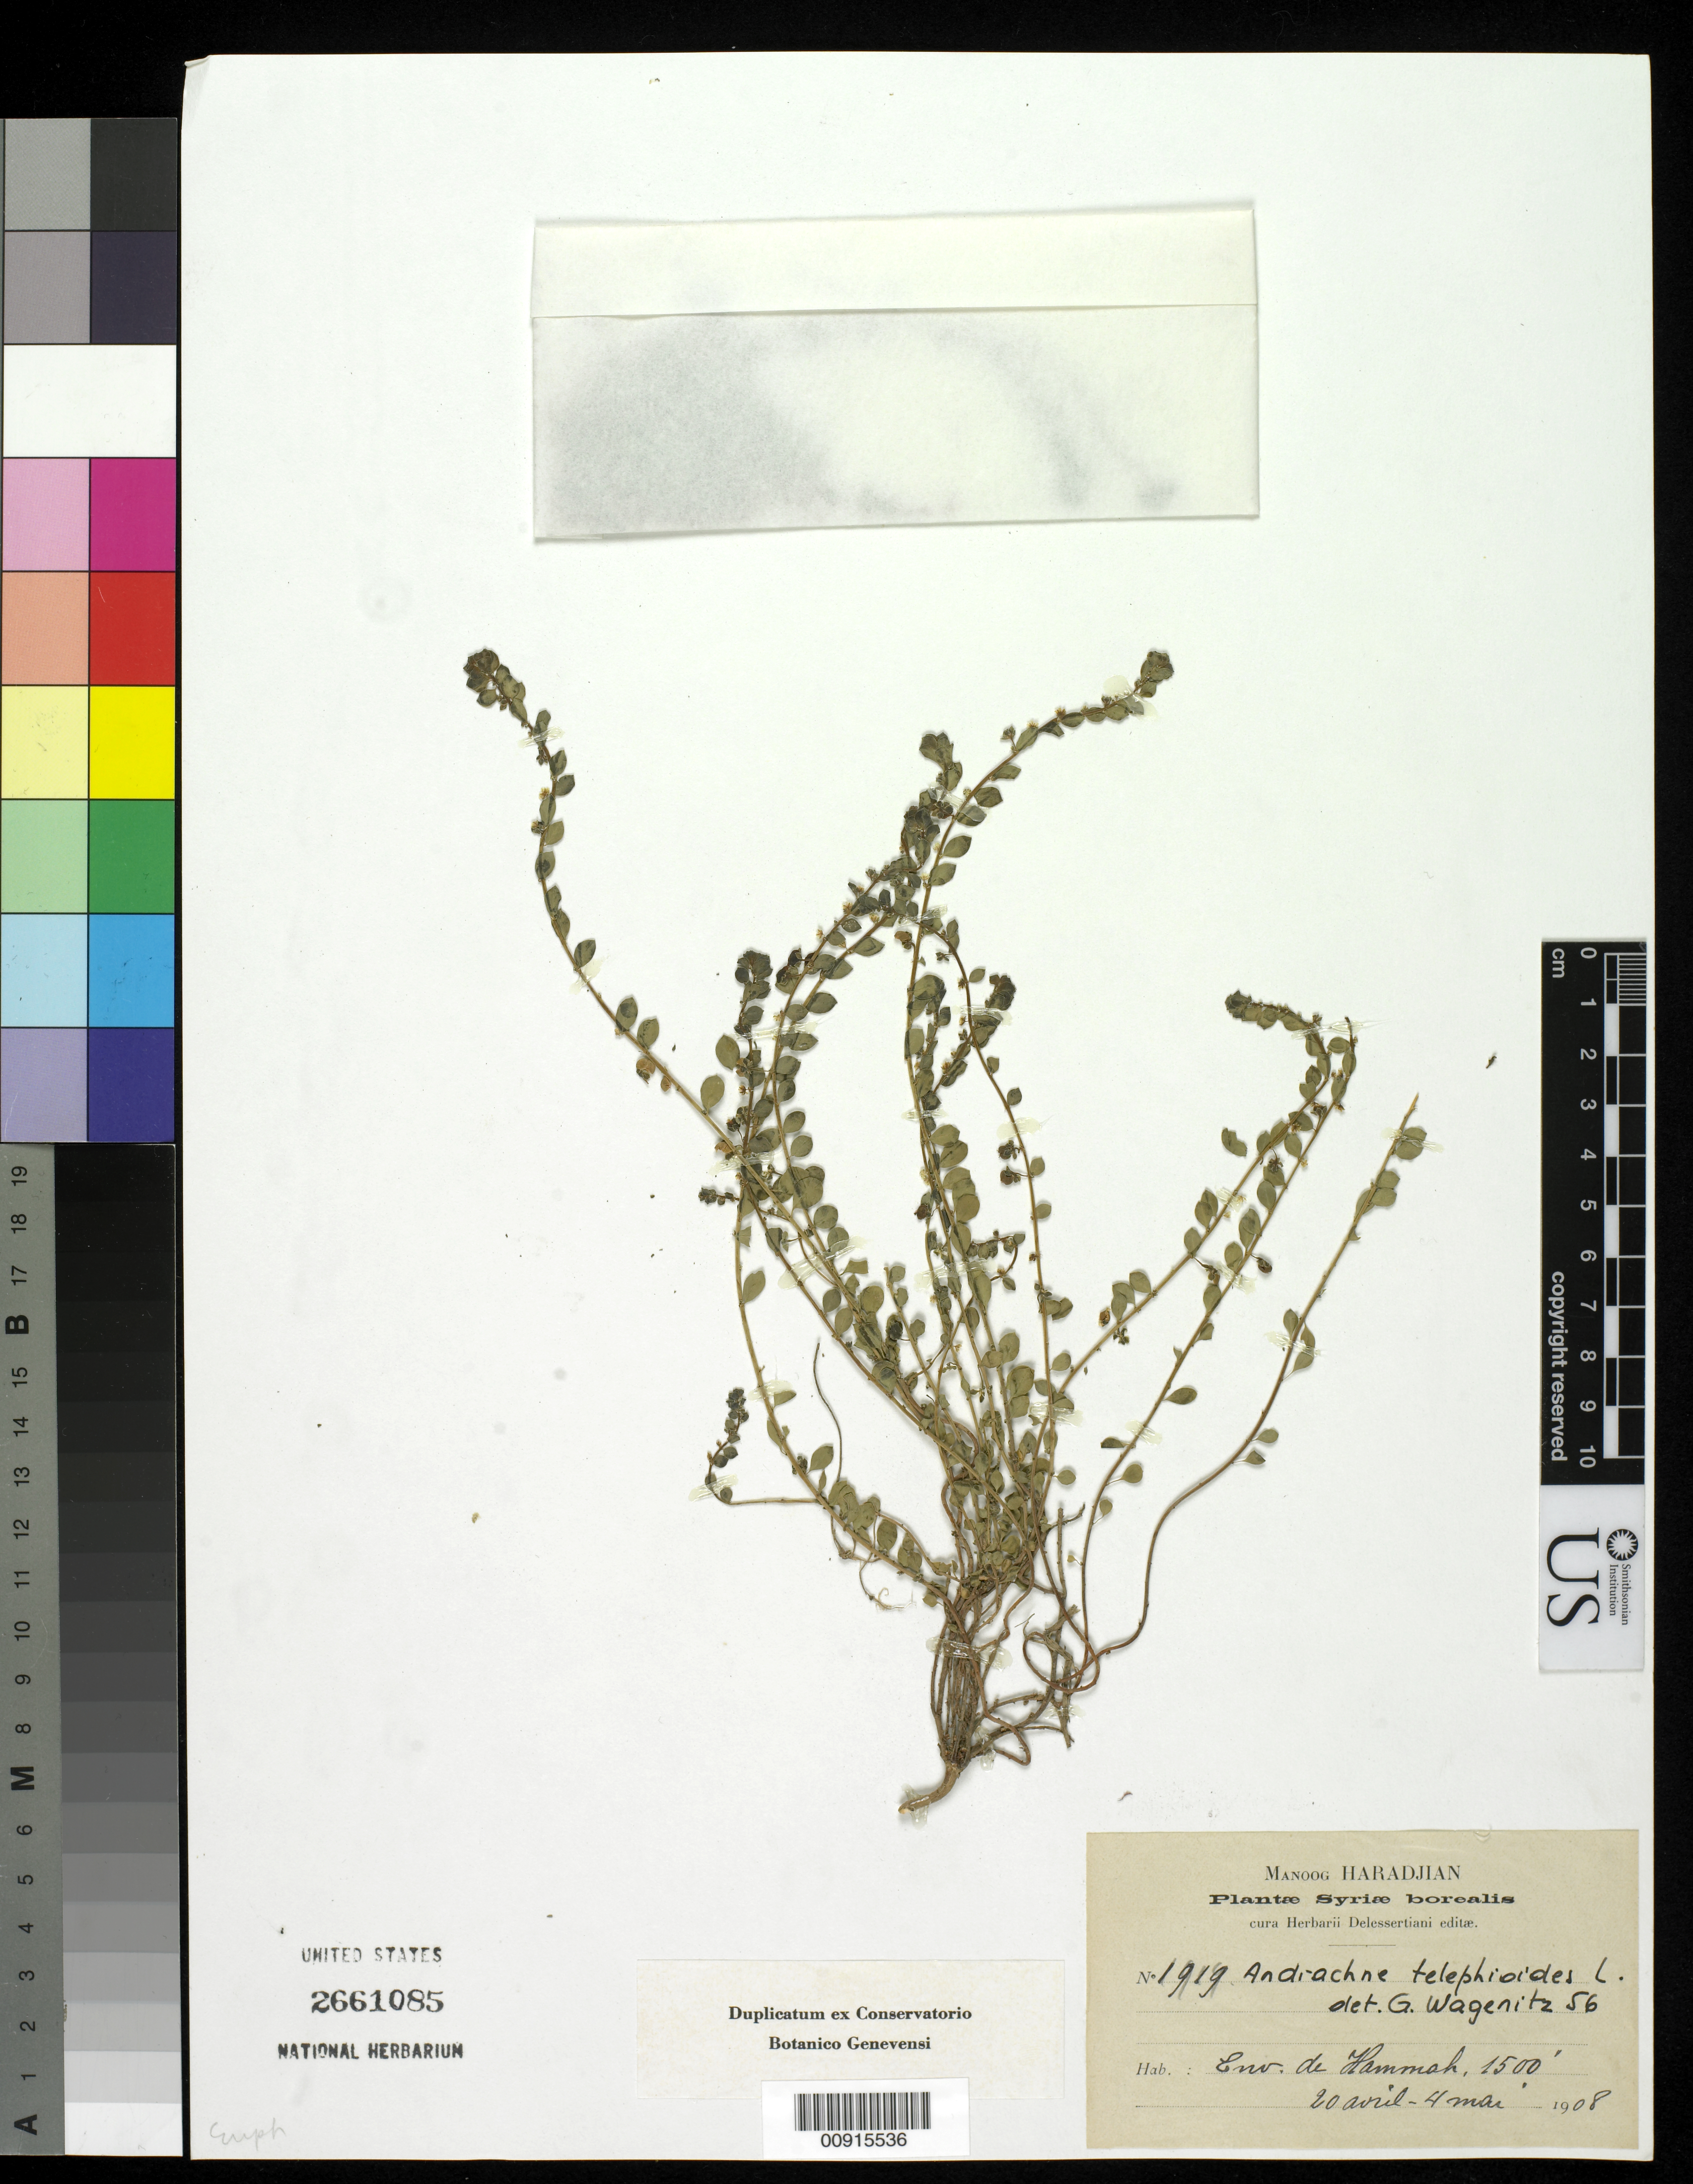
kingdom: Plantae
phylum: Tracheophyta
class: Magnoliopsida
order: Malpighiales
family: Phyllanthaceae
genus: Andrachne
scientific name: Andrachne telephioides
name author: L.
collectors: M. Haradjian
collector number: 1919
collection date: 1908-04-20/1908-05-04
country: Syria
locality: near Hammah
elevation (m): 457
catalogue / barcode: US 2661085